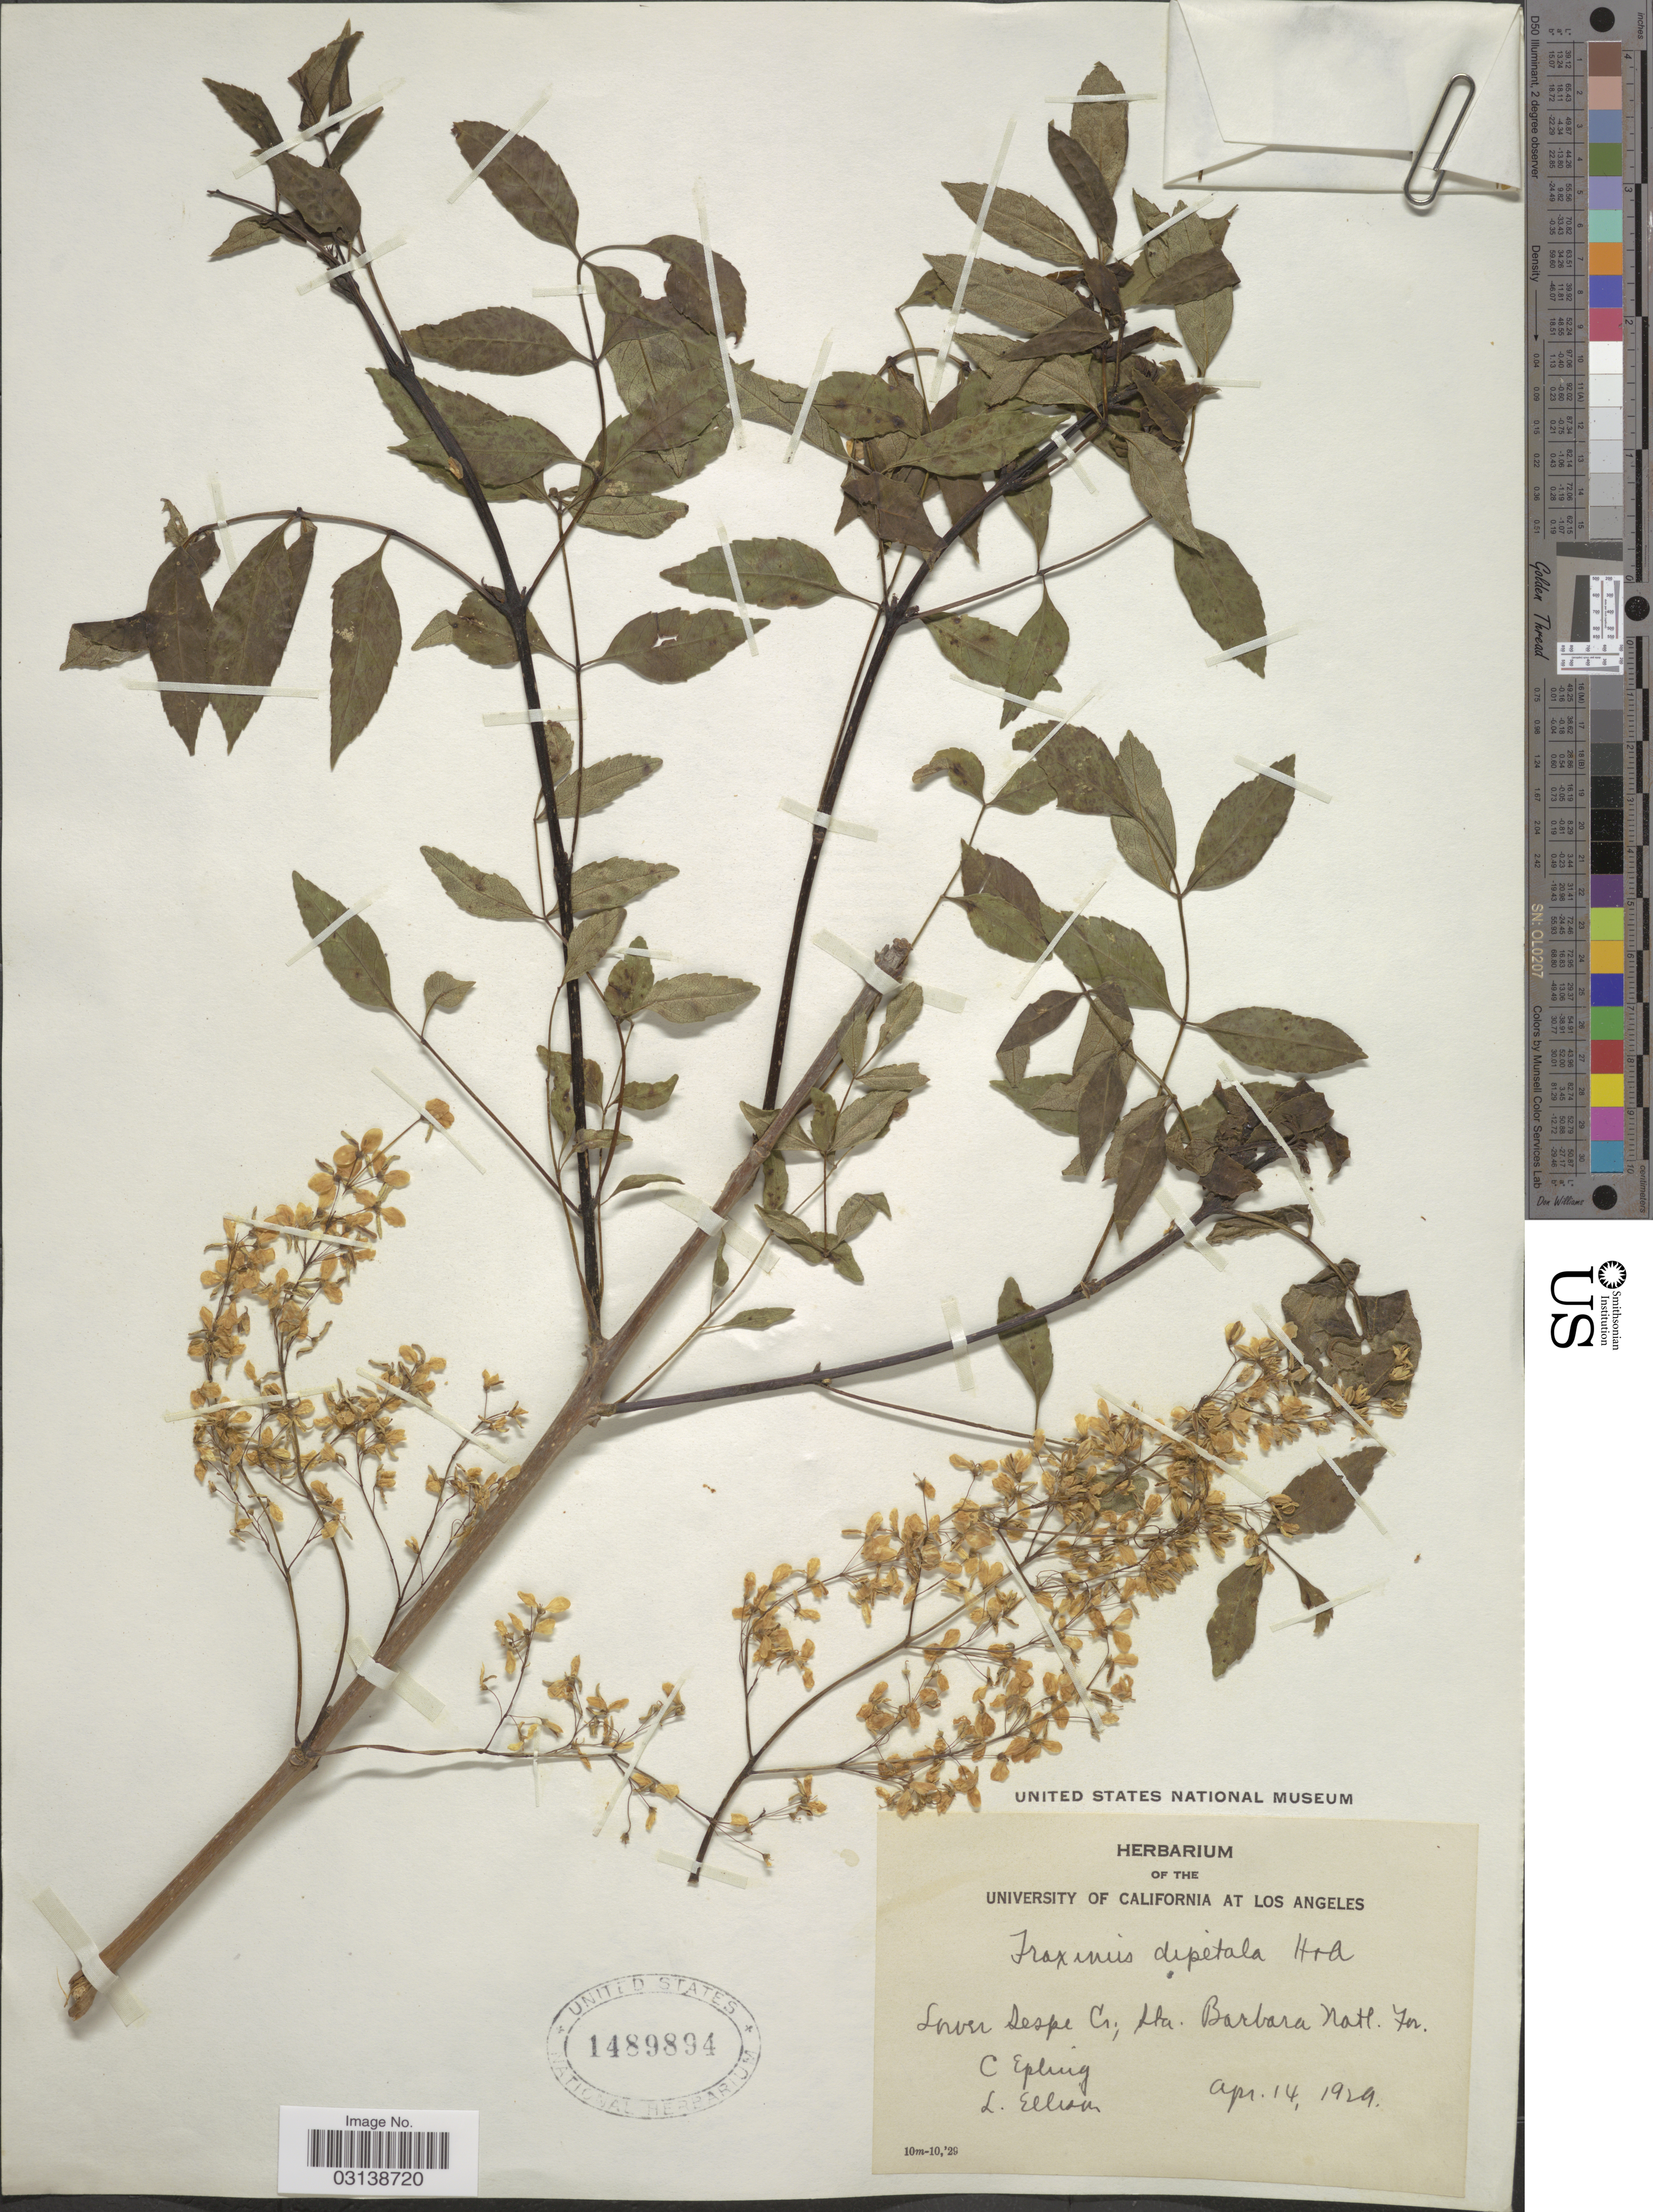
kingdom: Plantae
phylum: Tracheophyta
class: Magnoliopsida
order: Lamiales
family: Oleaceae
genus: Fraxinus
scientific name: Fraxinus dipetala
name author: Hook. & Arn.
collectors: C. C. Epling & L. Ellison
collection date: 1929-04-14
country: United States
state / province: California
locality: Lower Sespe Cr; Sta. Barbara Natl. For.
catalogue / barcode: US 1489894